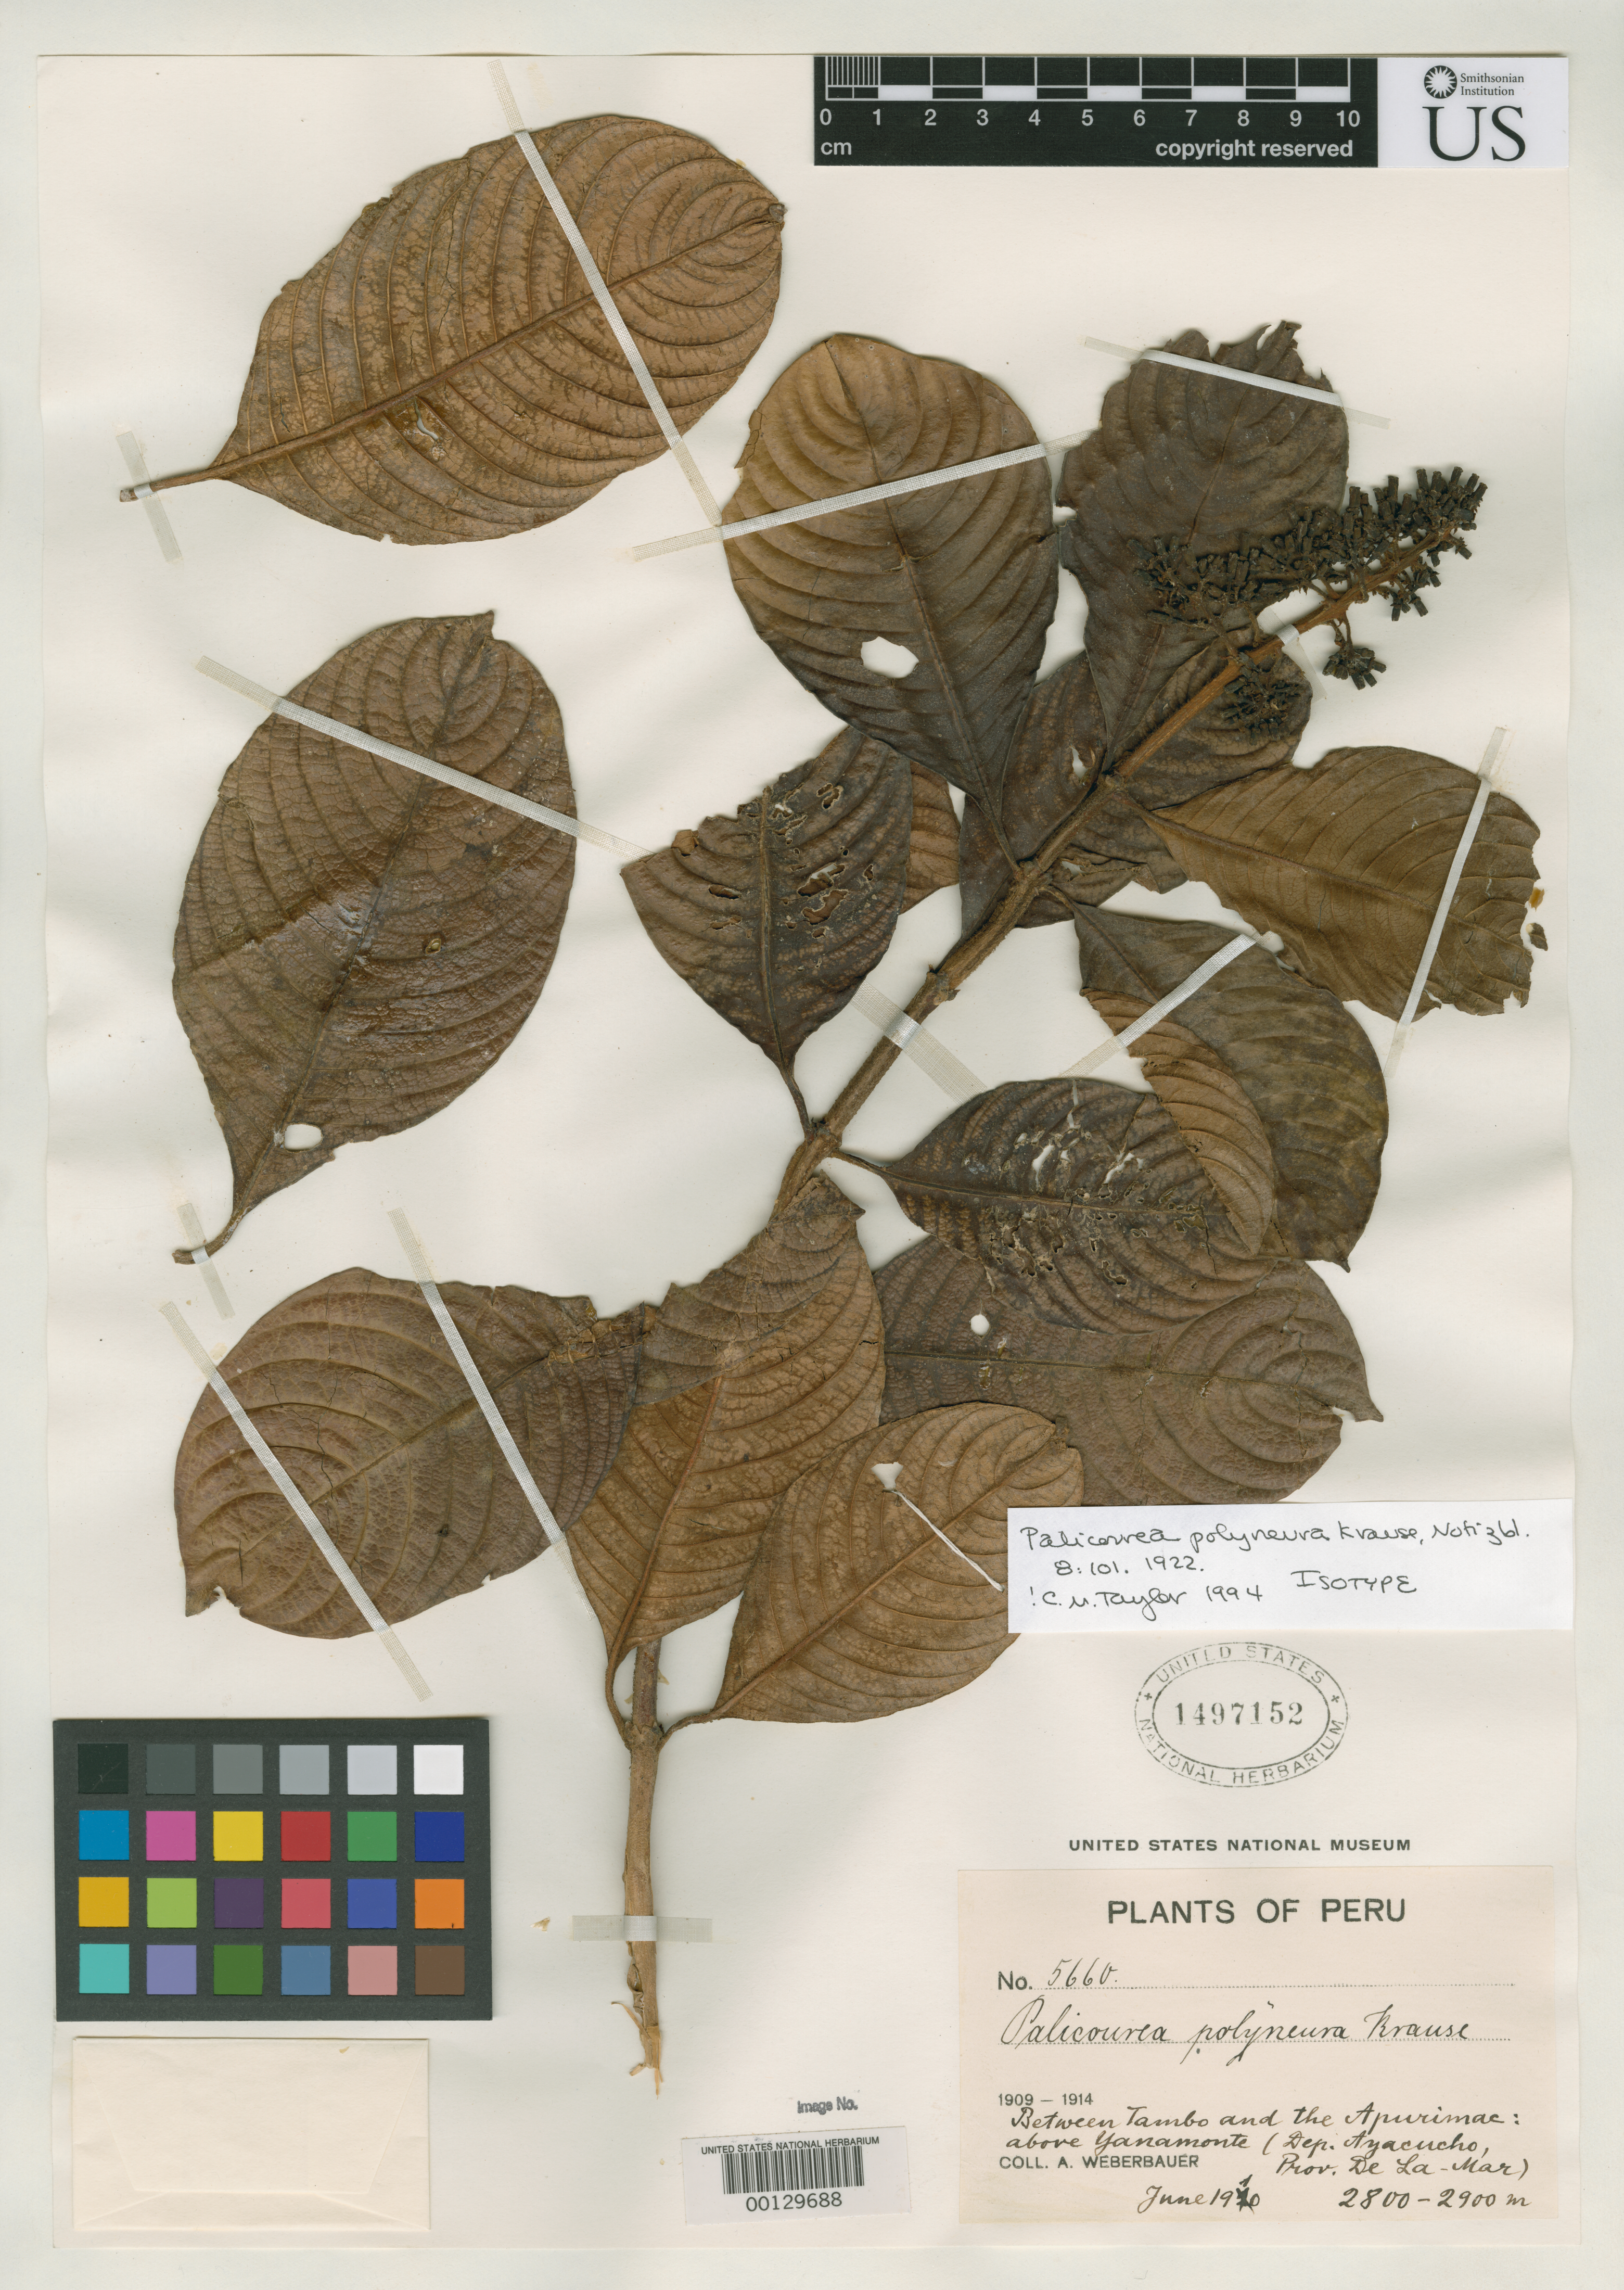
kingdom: Plantae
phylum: Tracheophyta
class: Magnoliopsida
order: Gentianales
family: Rubiaceae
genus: Palicourea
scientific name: Palicourea polyneura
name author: K. Krause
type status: Isotype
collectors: A. Weberbauer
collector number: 5660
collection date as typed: Jun 1910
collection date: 1910-06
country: Peru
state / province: Ayacucho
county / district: La Mar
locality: between Tambo and Apurímac, above Yanamonte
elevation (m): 2800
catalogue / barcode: US 1497152